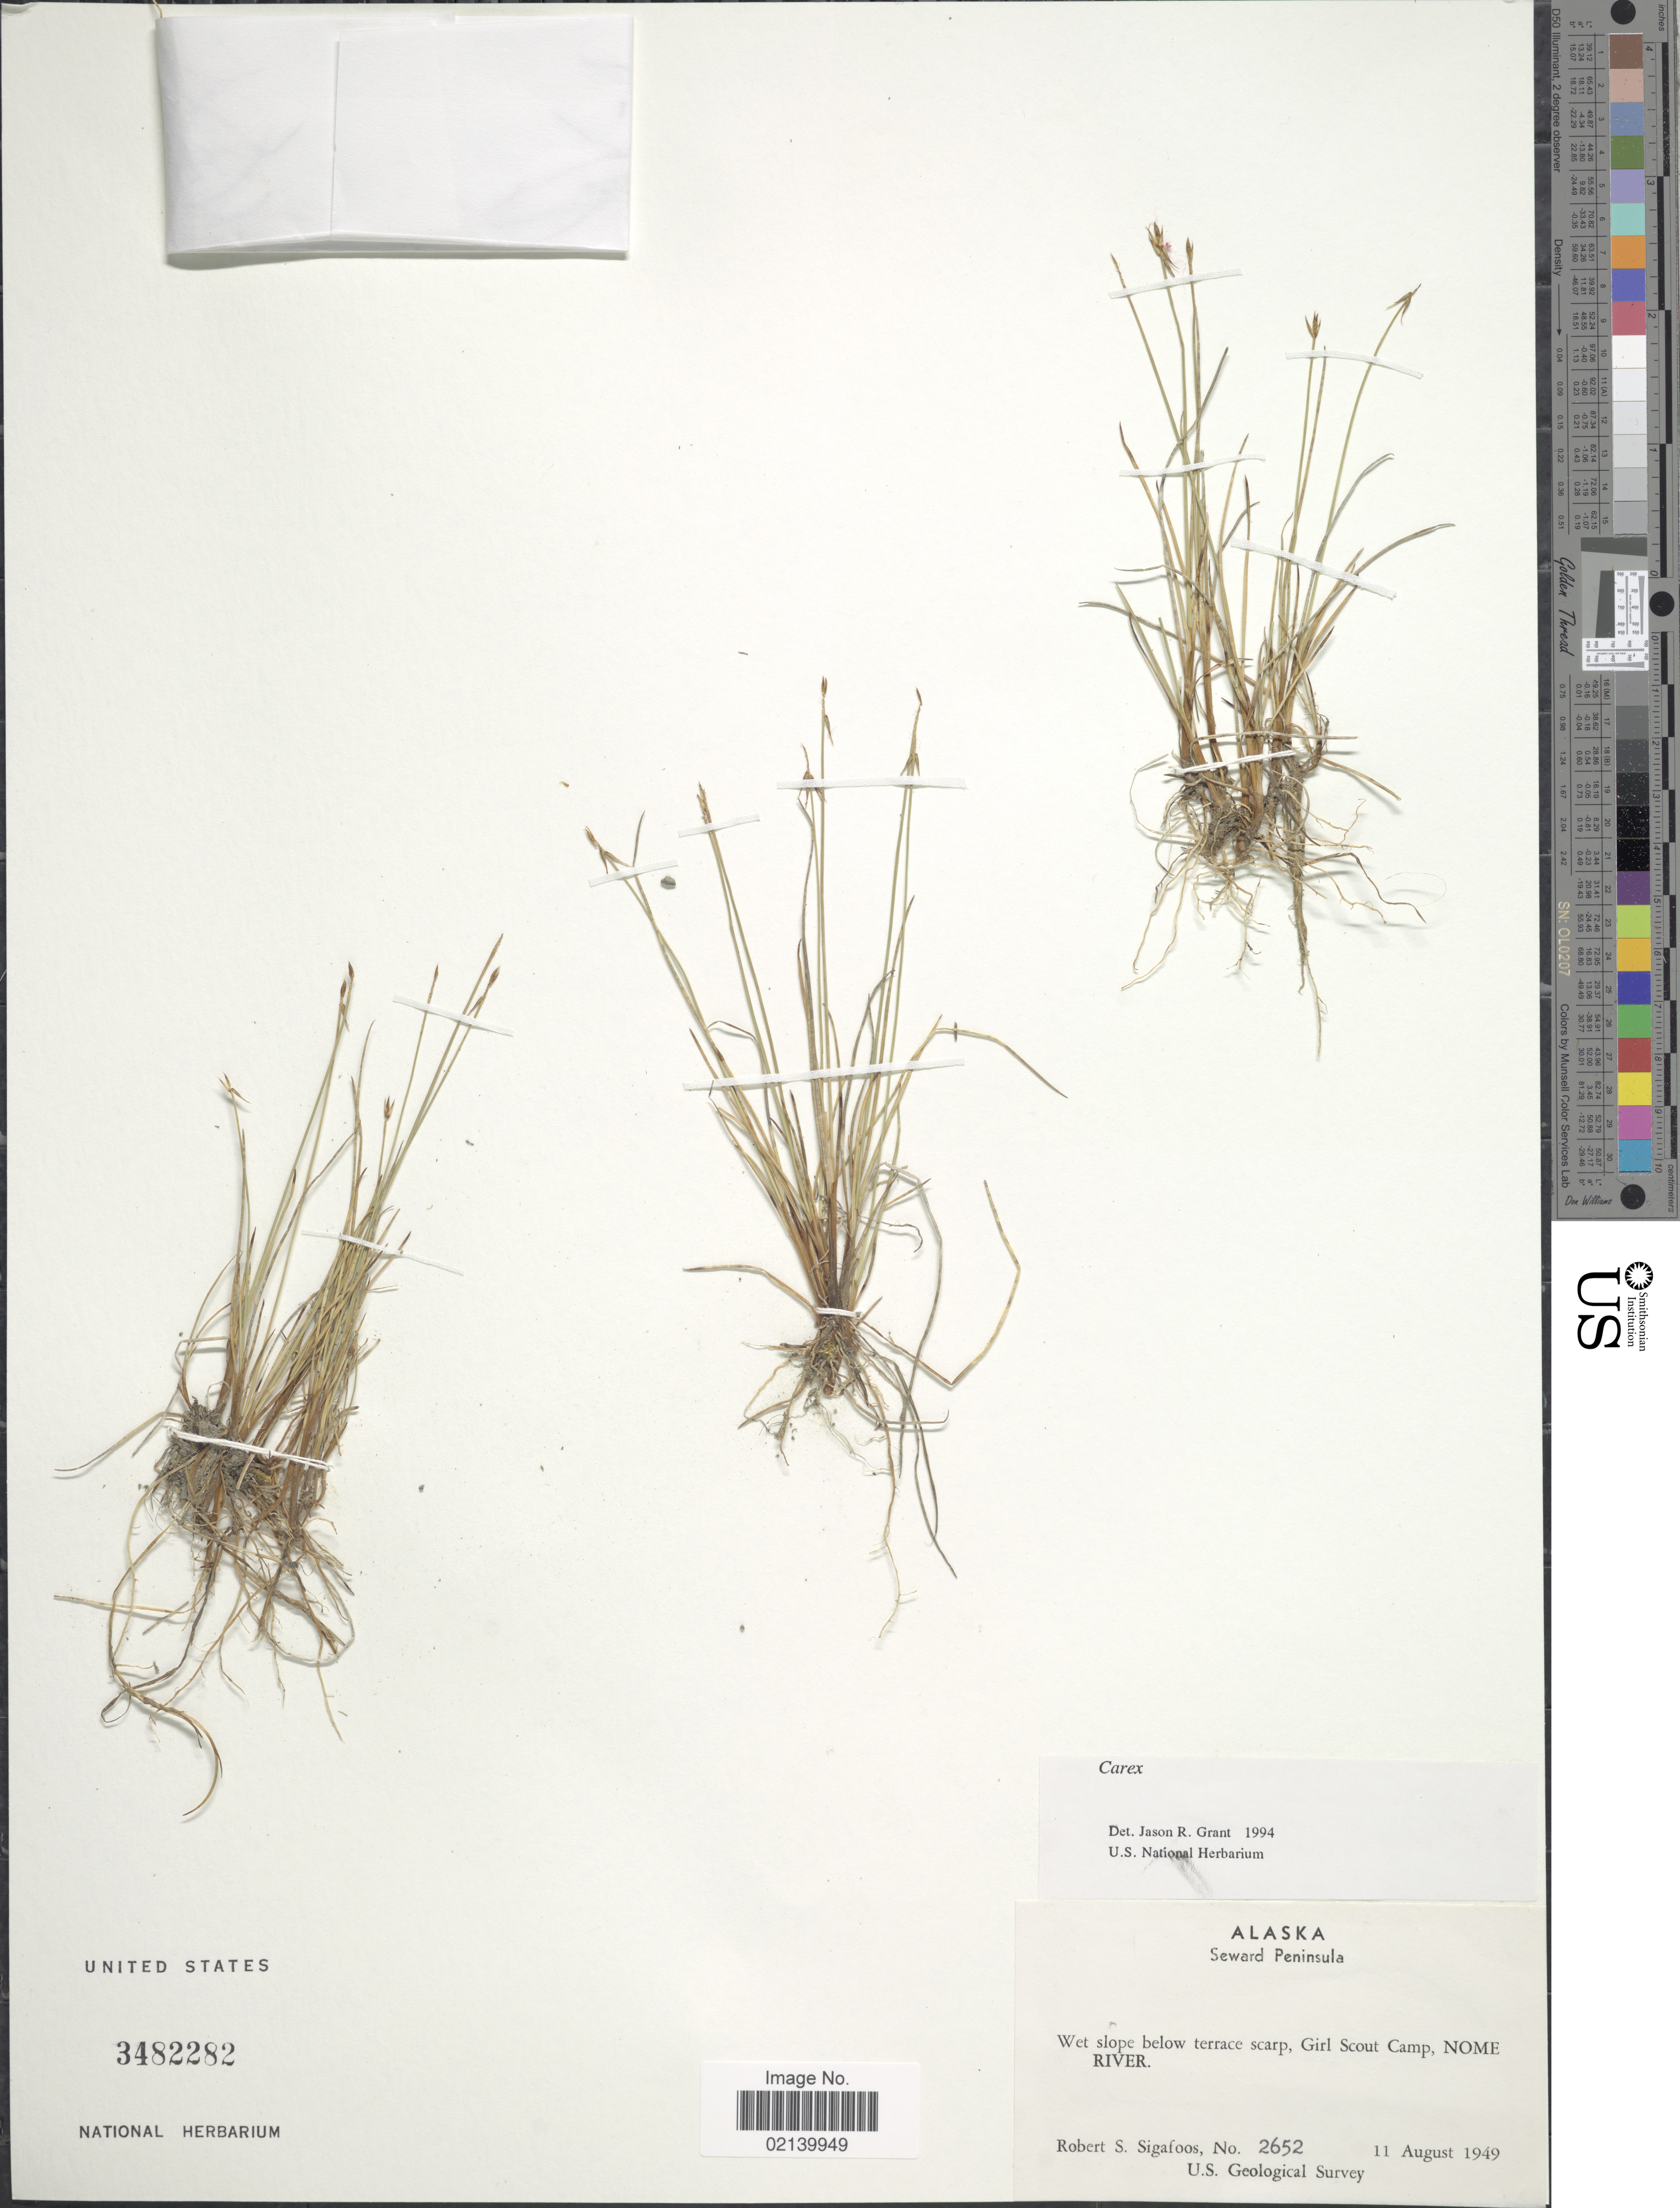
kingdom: Plantae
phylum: Tracheophyta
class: Liliopsida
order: Poales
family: Cyperaceae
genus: Carex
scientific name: Carex sp.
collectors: R. Sigafoos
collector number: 2652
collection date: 1949-08-11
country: United States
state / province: Alaska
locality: Seward Peninsula, wet slope below terrace scarp, Girl Scout Camp, Nome River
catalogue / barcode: US 3482282